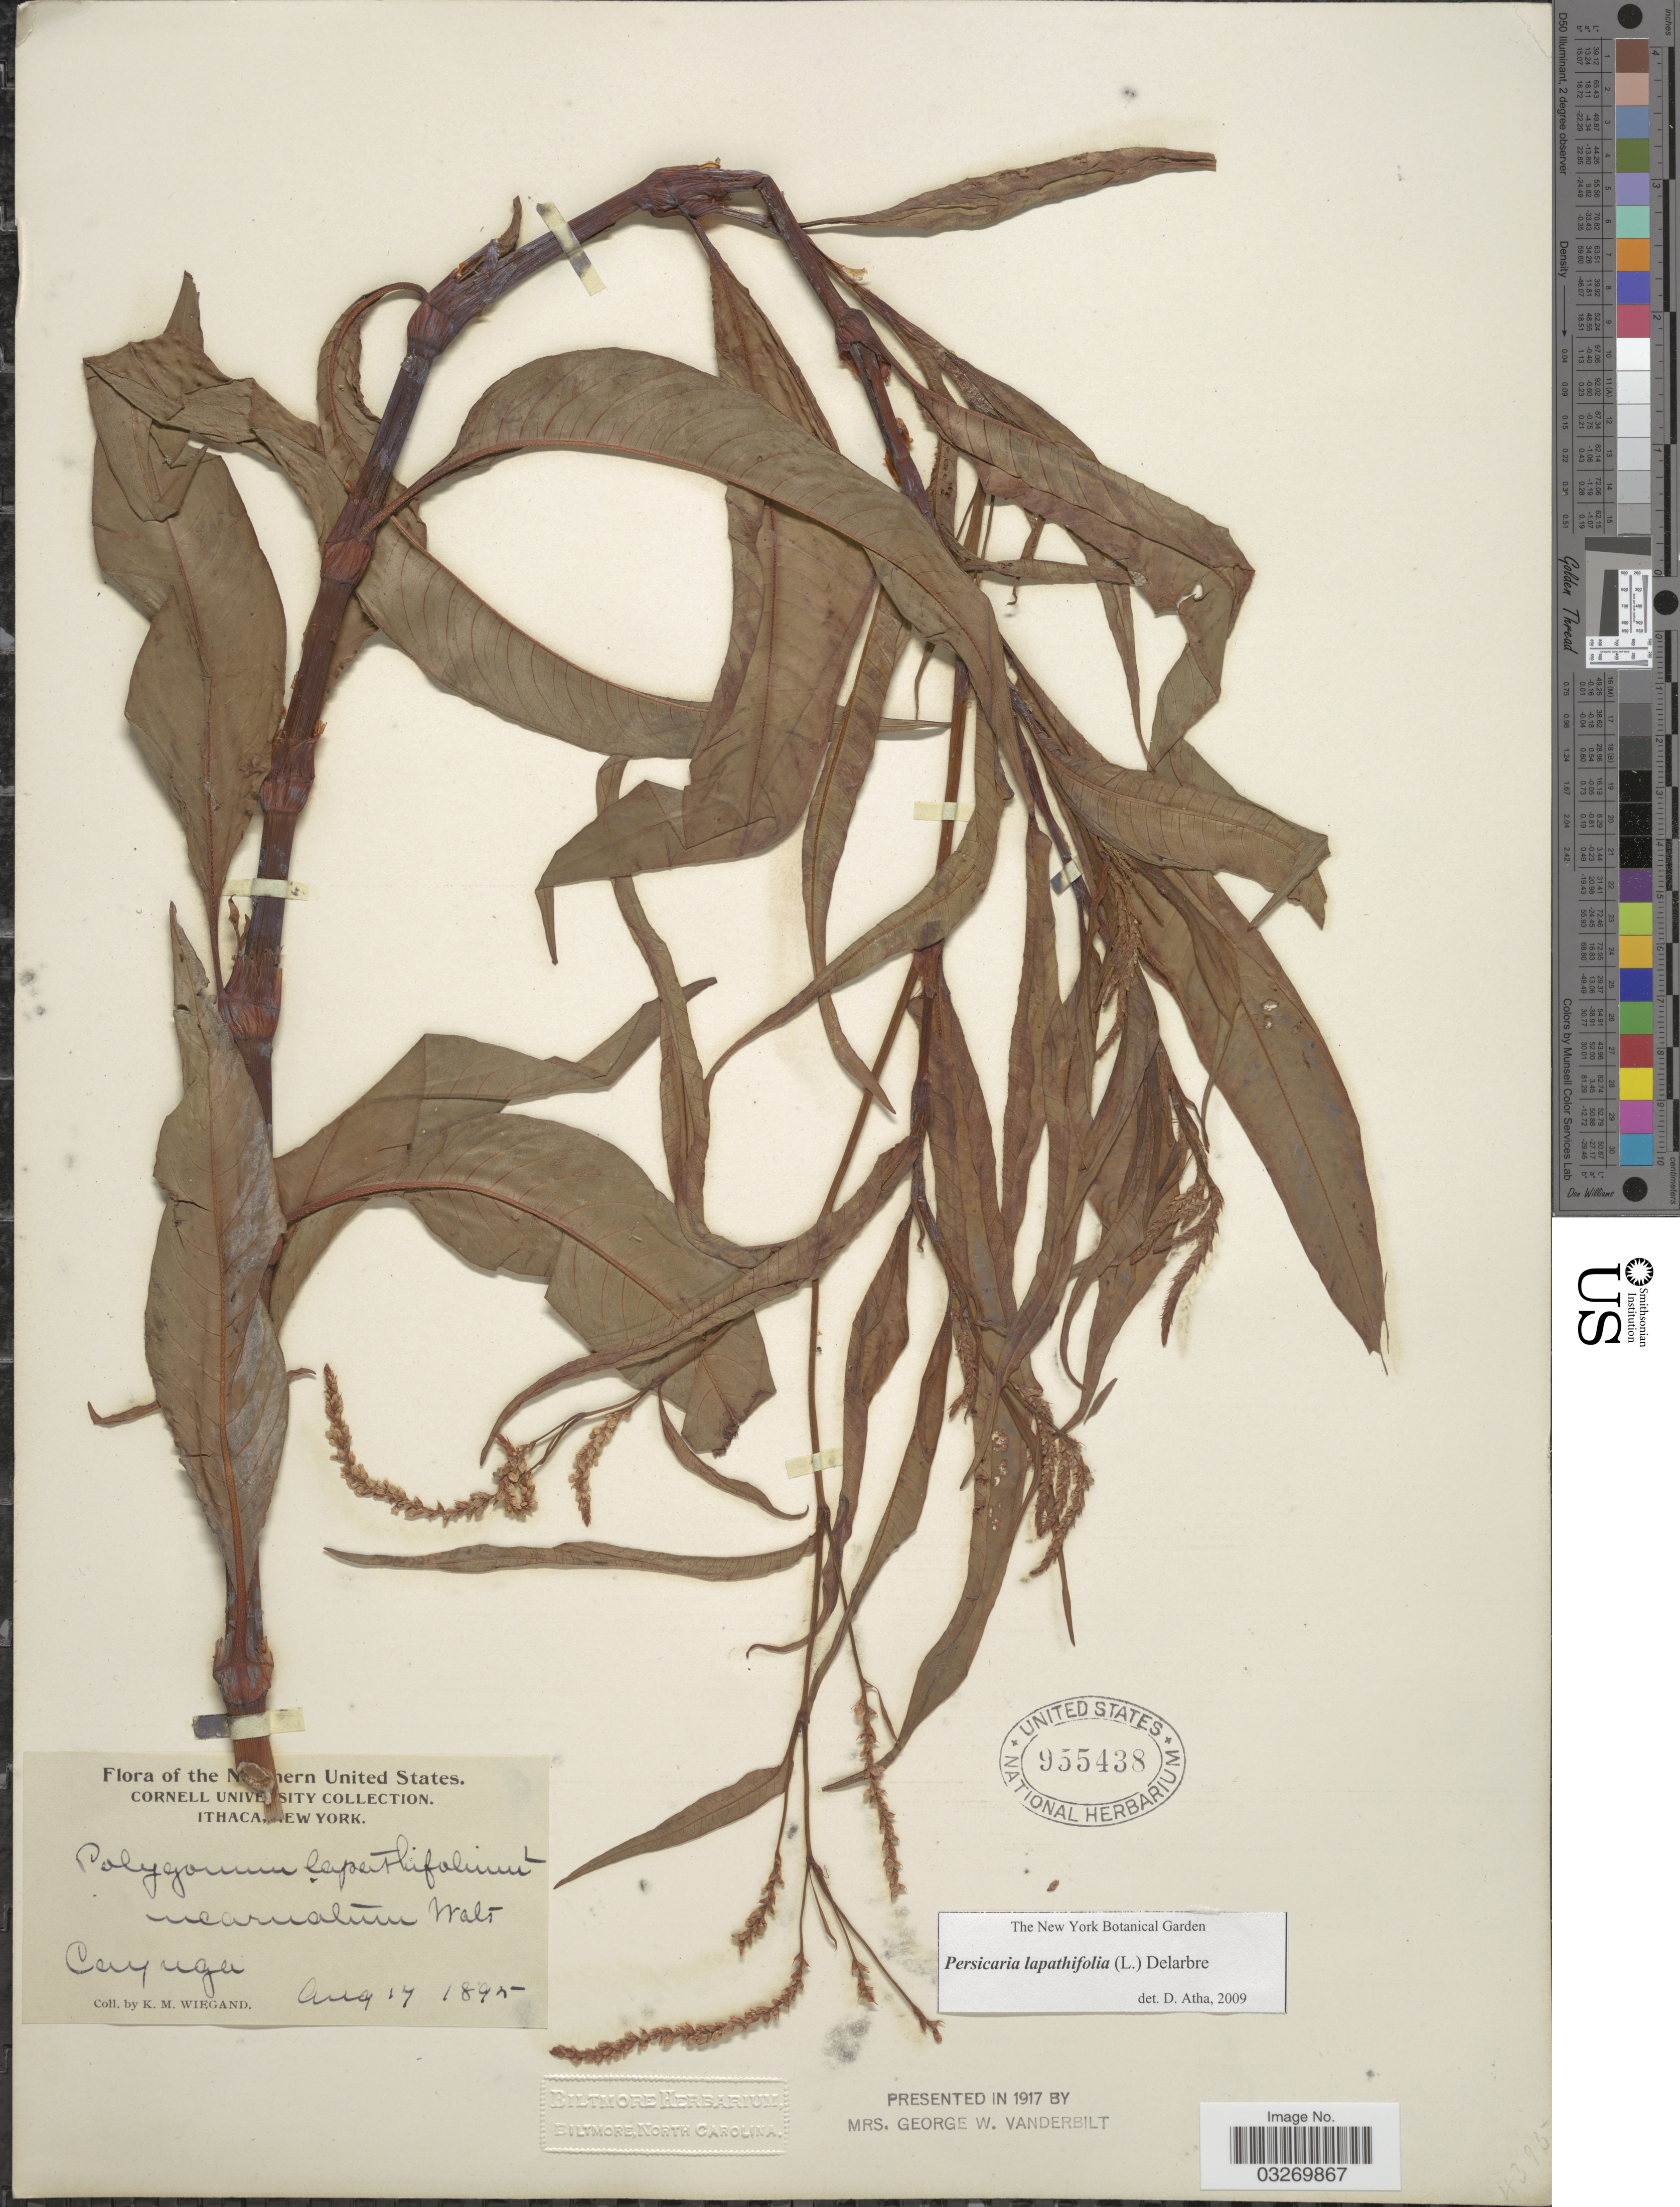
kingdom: Plantae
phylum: Tracheophyta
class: Magnoliopsida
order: Caryophyllales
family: Polygonaceae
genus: Persicaria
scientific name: Persicaria lapathifolia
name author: (L.) Delarbre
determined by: Atha, D. E.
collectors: K. M. Wiegand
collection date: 1895-08-17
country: United States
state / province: New York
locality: Northern United States. Cayuga.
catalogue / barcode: US 955438